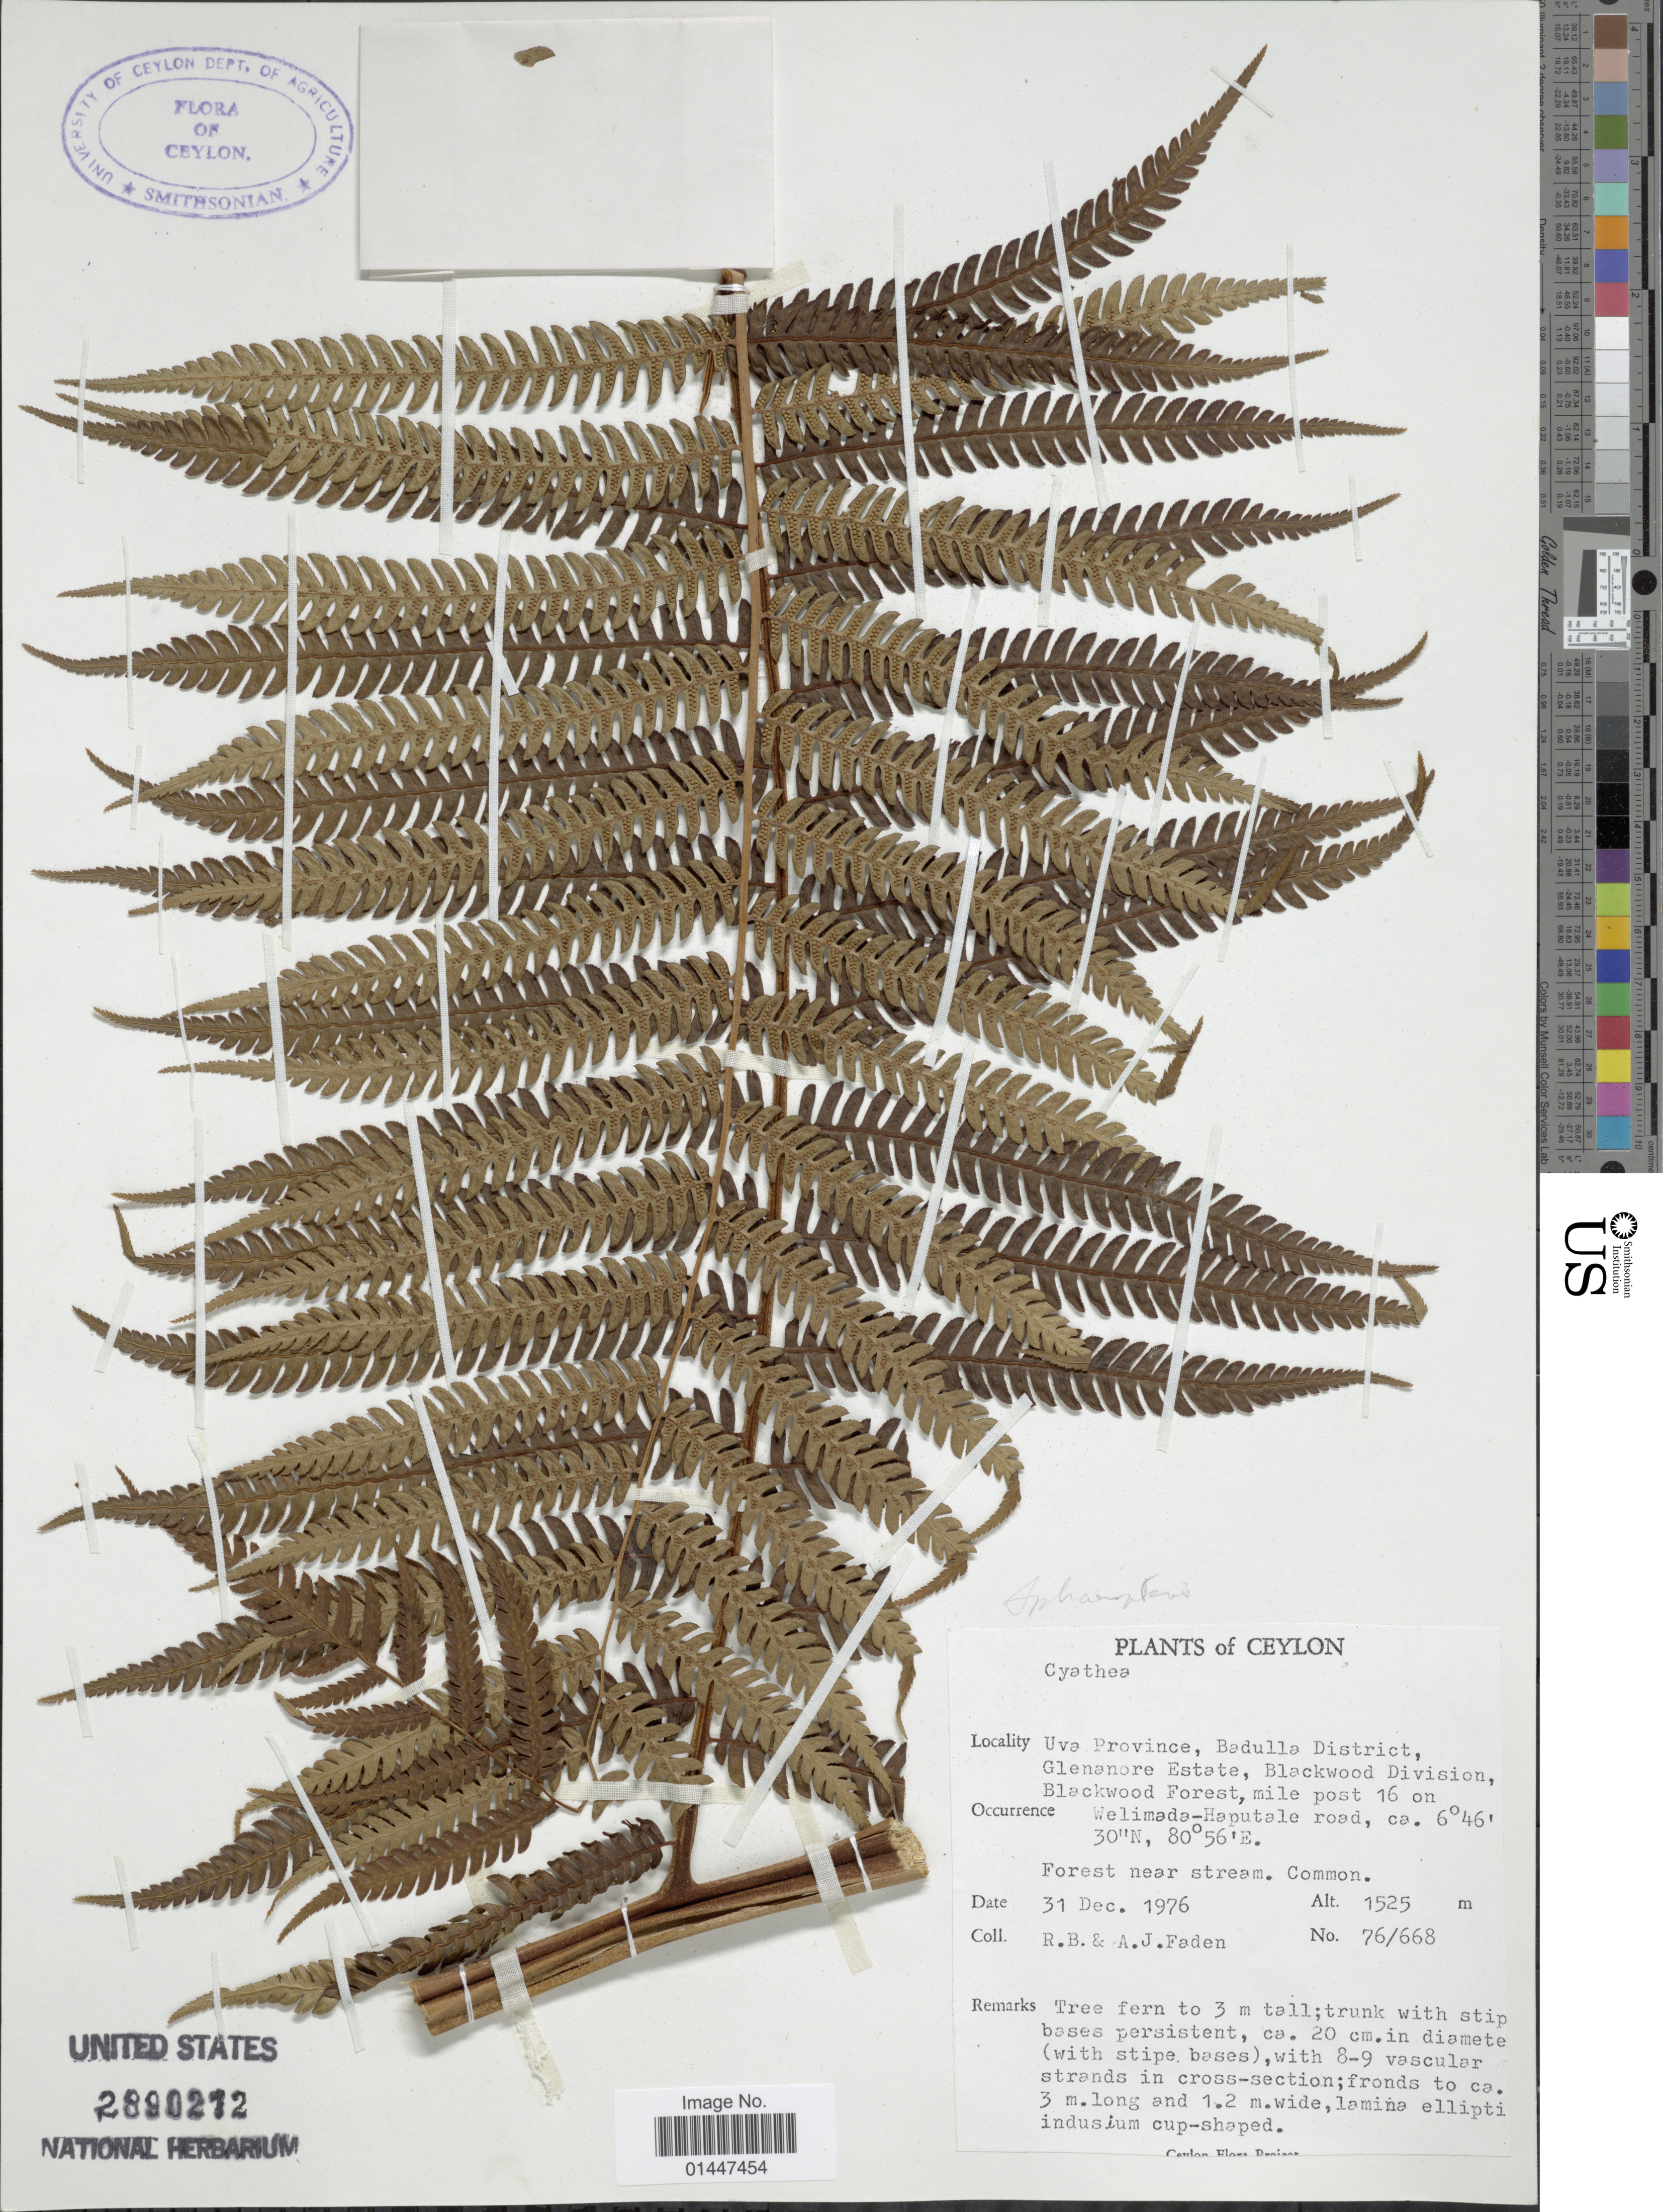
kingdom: Plantae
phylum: Tracheophyta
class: Polypodiopsida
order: Cyatheales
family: Cyatheaceae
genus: Sphaeropteris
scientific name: Sphaeropteris sp.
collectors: R. B. Faden & A. J. Faden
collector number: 76/668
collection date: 1976-12-31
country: Sri Lanka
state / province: Uva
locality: Ceylon. Uva Province, Badulla District, Glenanore Estate, Blackwood Division, Blackwood Forest, mile post 16 on Welimada-Haputale road. Forest near stream.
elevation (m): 1525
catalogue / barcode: US 2890212